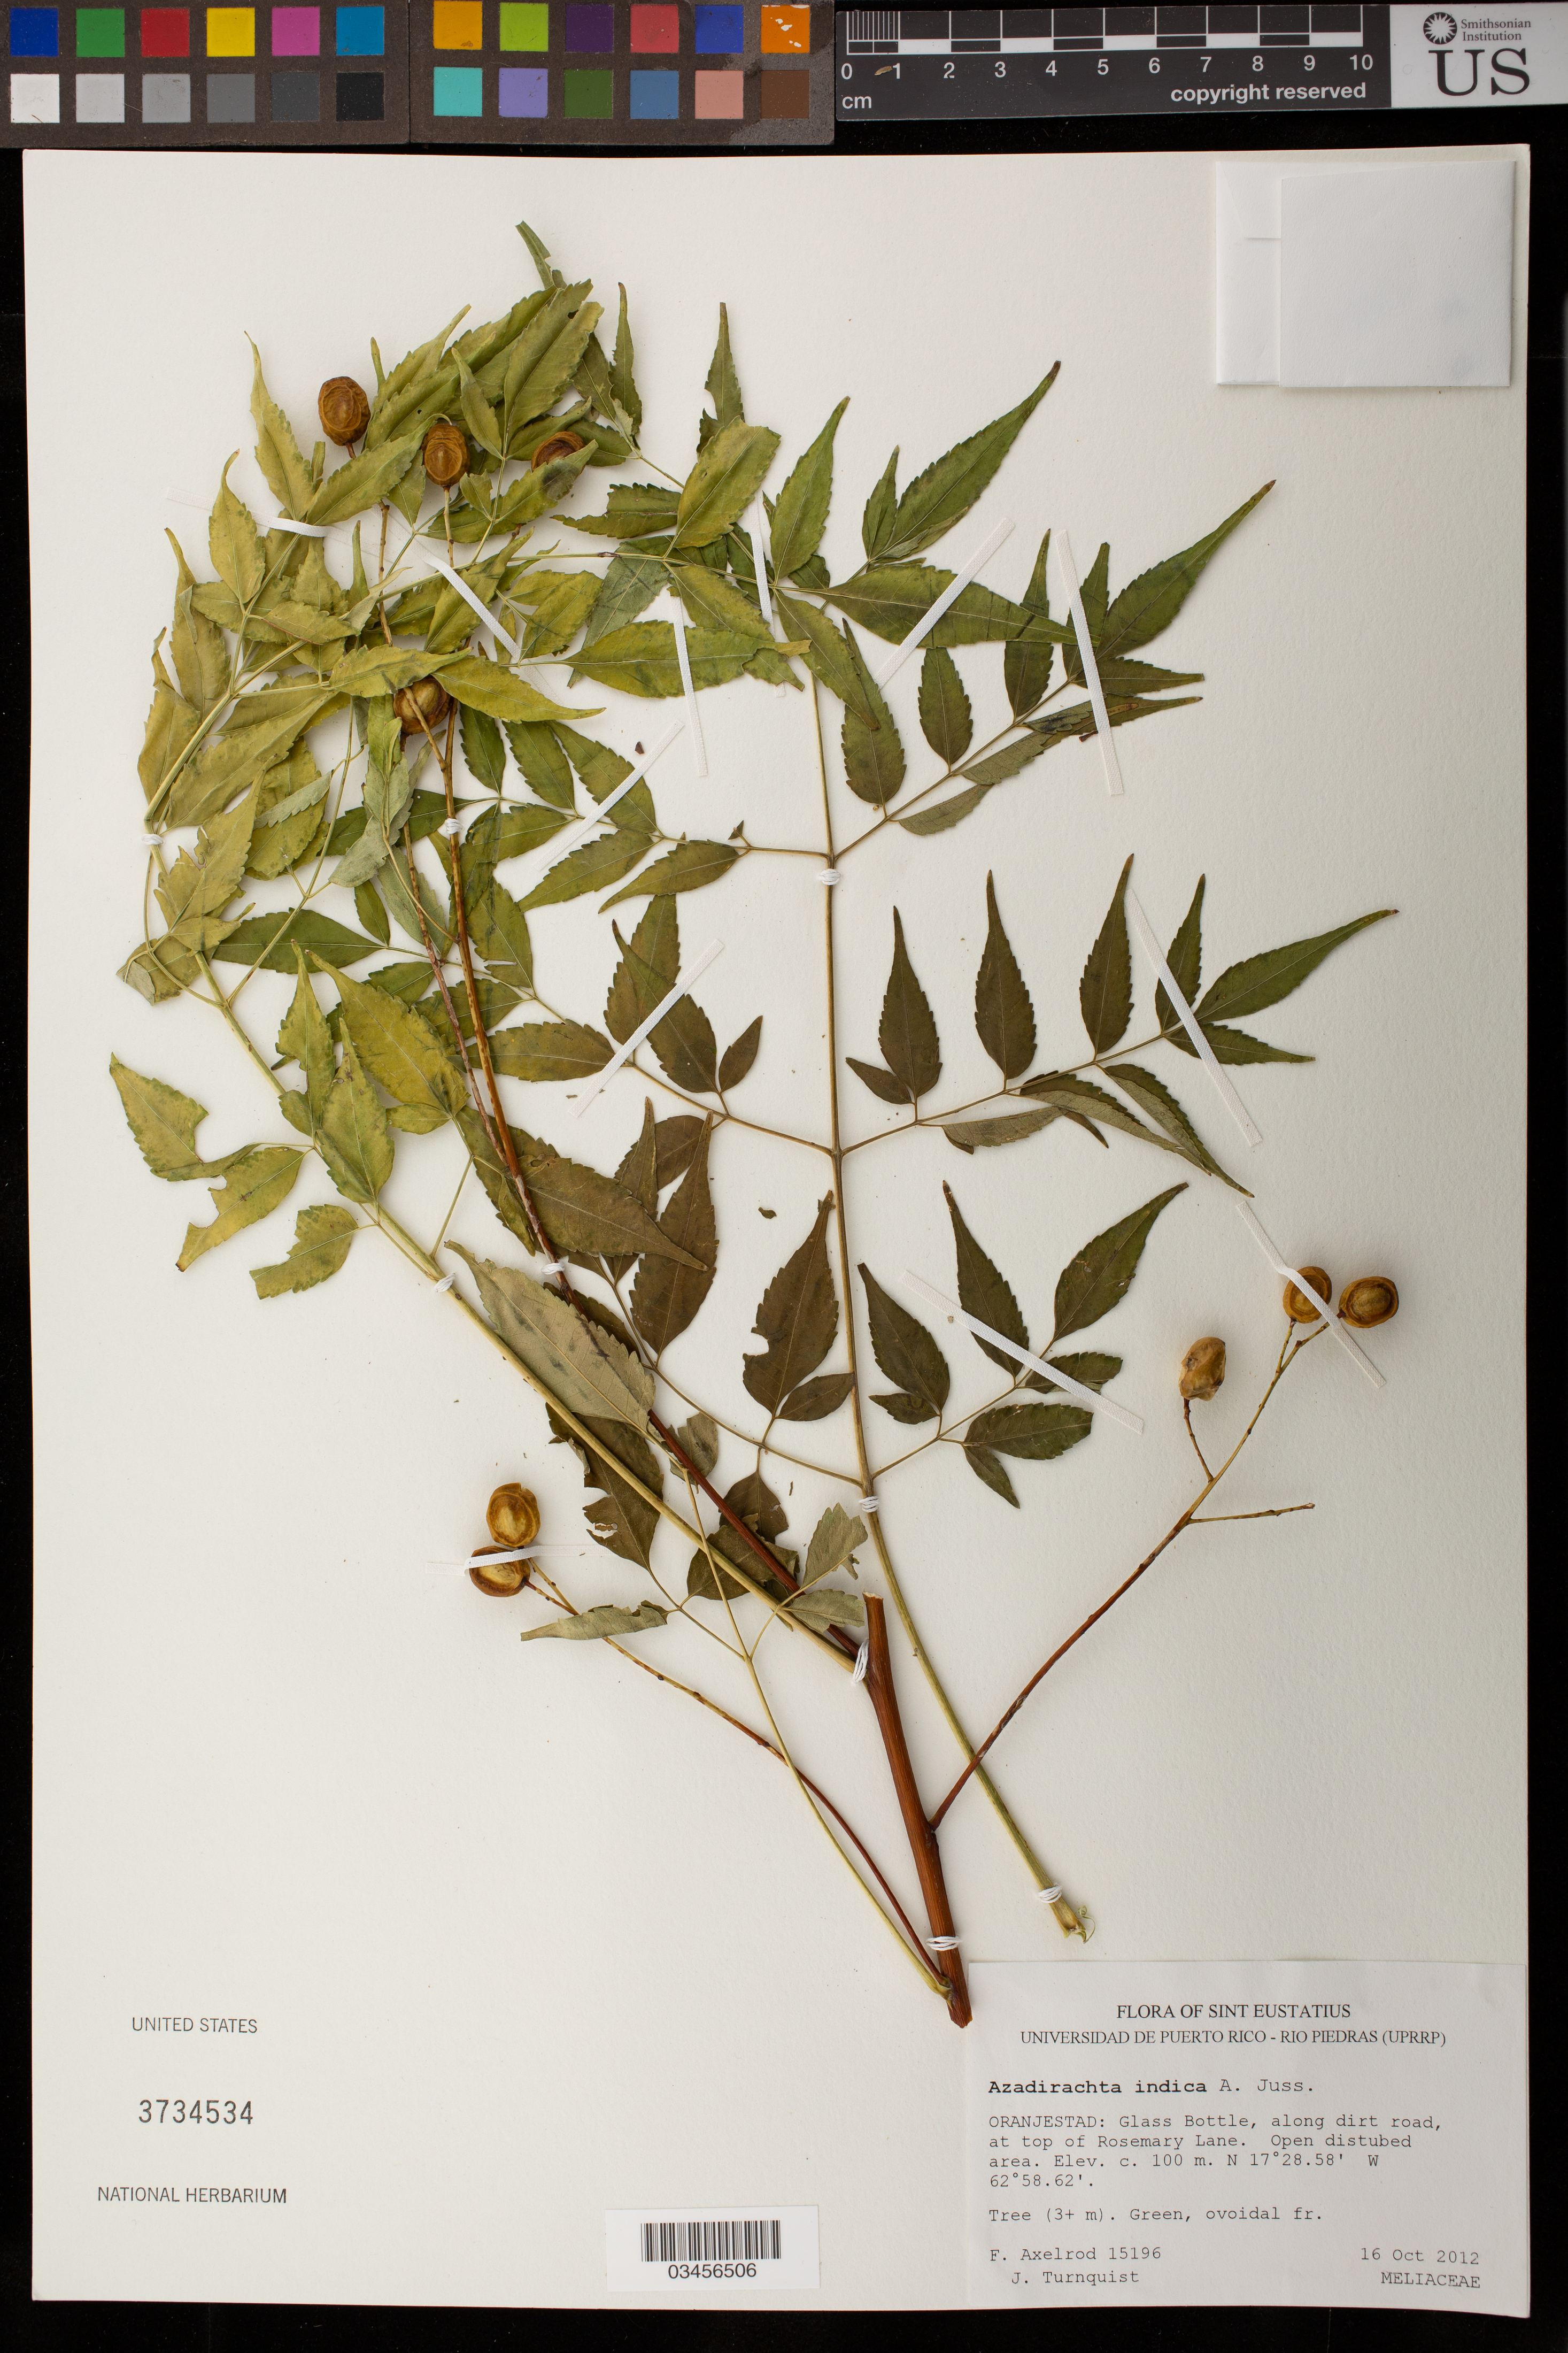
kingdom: Plantae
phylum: Tracheophyta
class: Magnoliopsida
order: Gentianales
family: Apocynaceae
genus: Oxypetalum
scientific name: Oxypetalum dombeyanum Decne.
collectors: M. Bang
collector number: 615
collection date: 1890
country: Bolivia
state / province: La Paz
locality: Vic. La Paz.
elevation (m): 3048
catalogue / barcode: US 4734